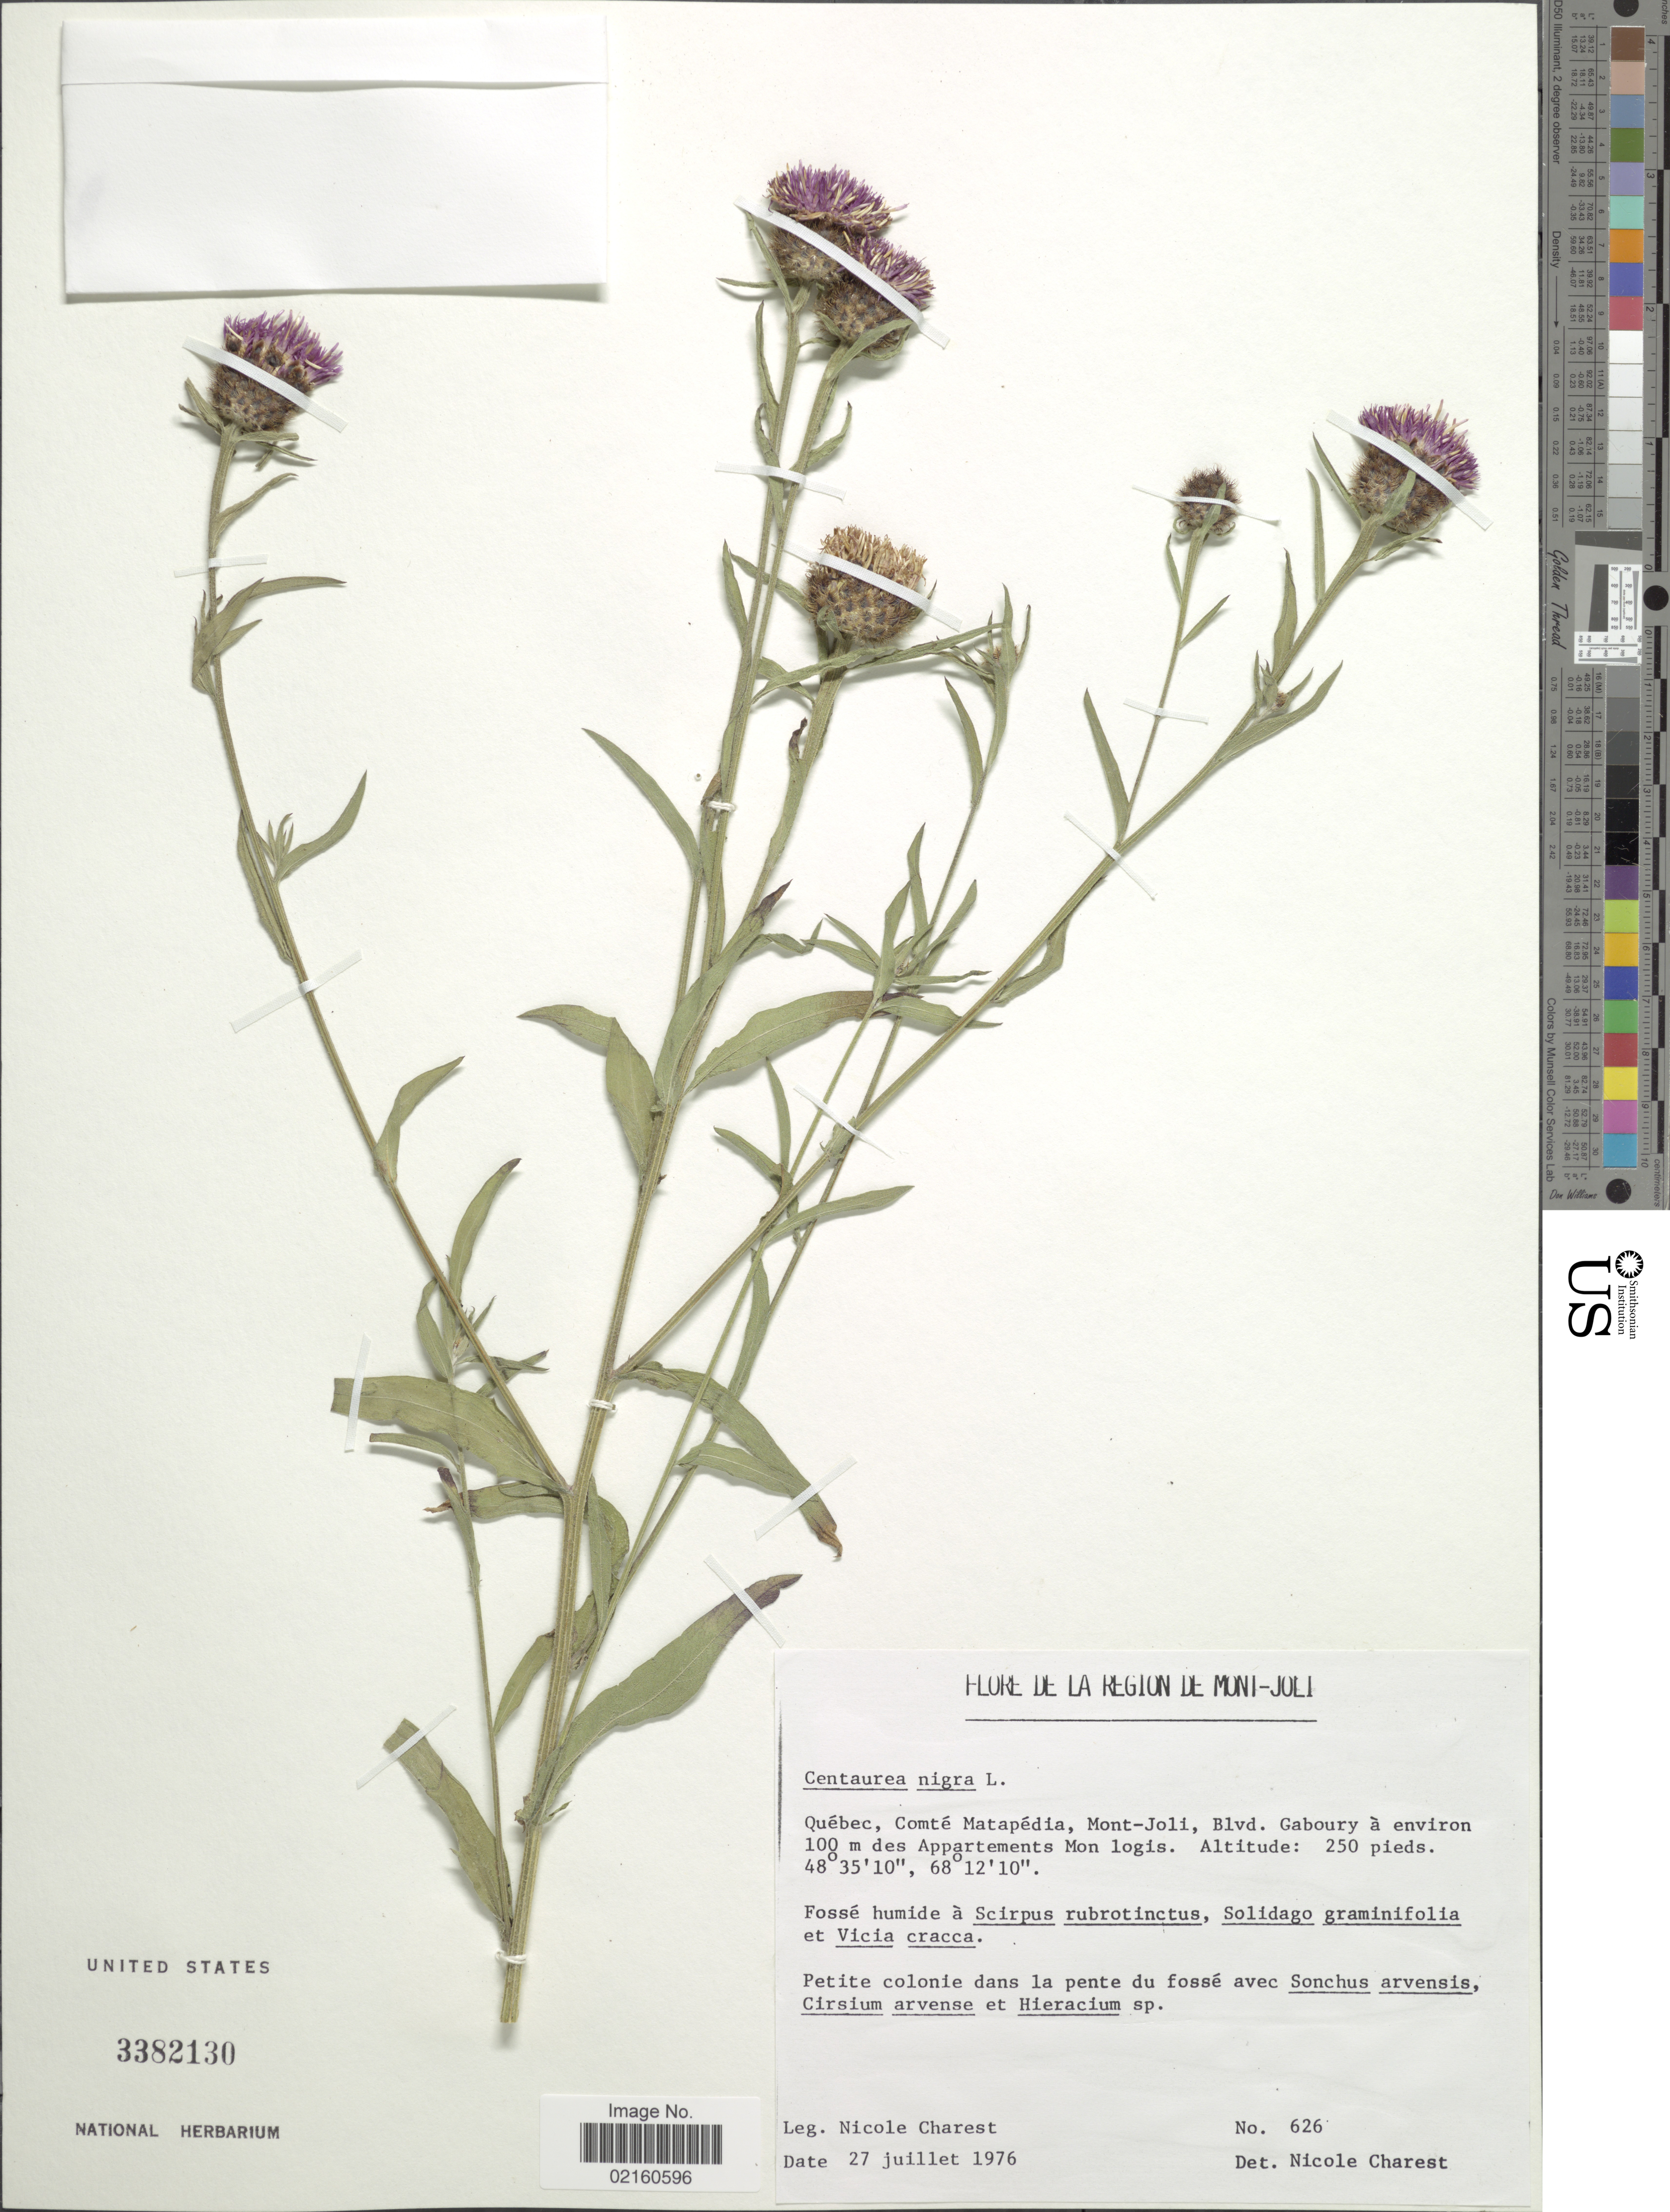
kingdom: Plantae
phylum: Tracheophyta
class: Magnoliopsida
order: Asterales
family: Asteraceae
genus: Centaurea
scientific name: Centaurea nigra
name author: L.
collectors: N. Charest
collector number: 626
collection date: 1976-07-27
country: Canada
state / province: Quebec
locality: Comte Matapedia, Mont-Joli, Blvd. Gaboury a environ, des Appartements Mon logis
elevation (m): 76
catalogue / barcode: US 3382130